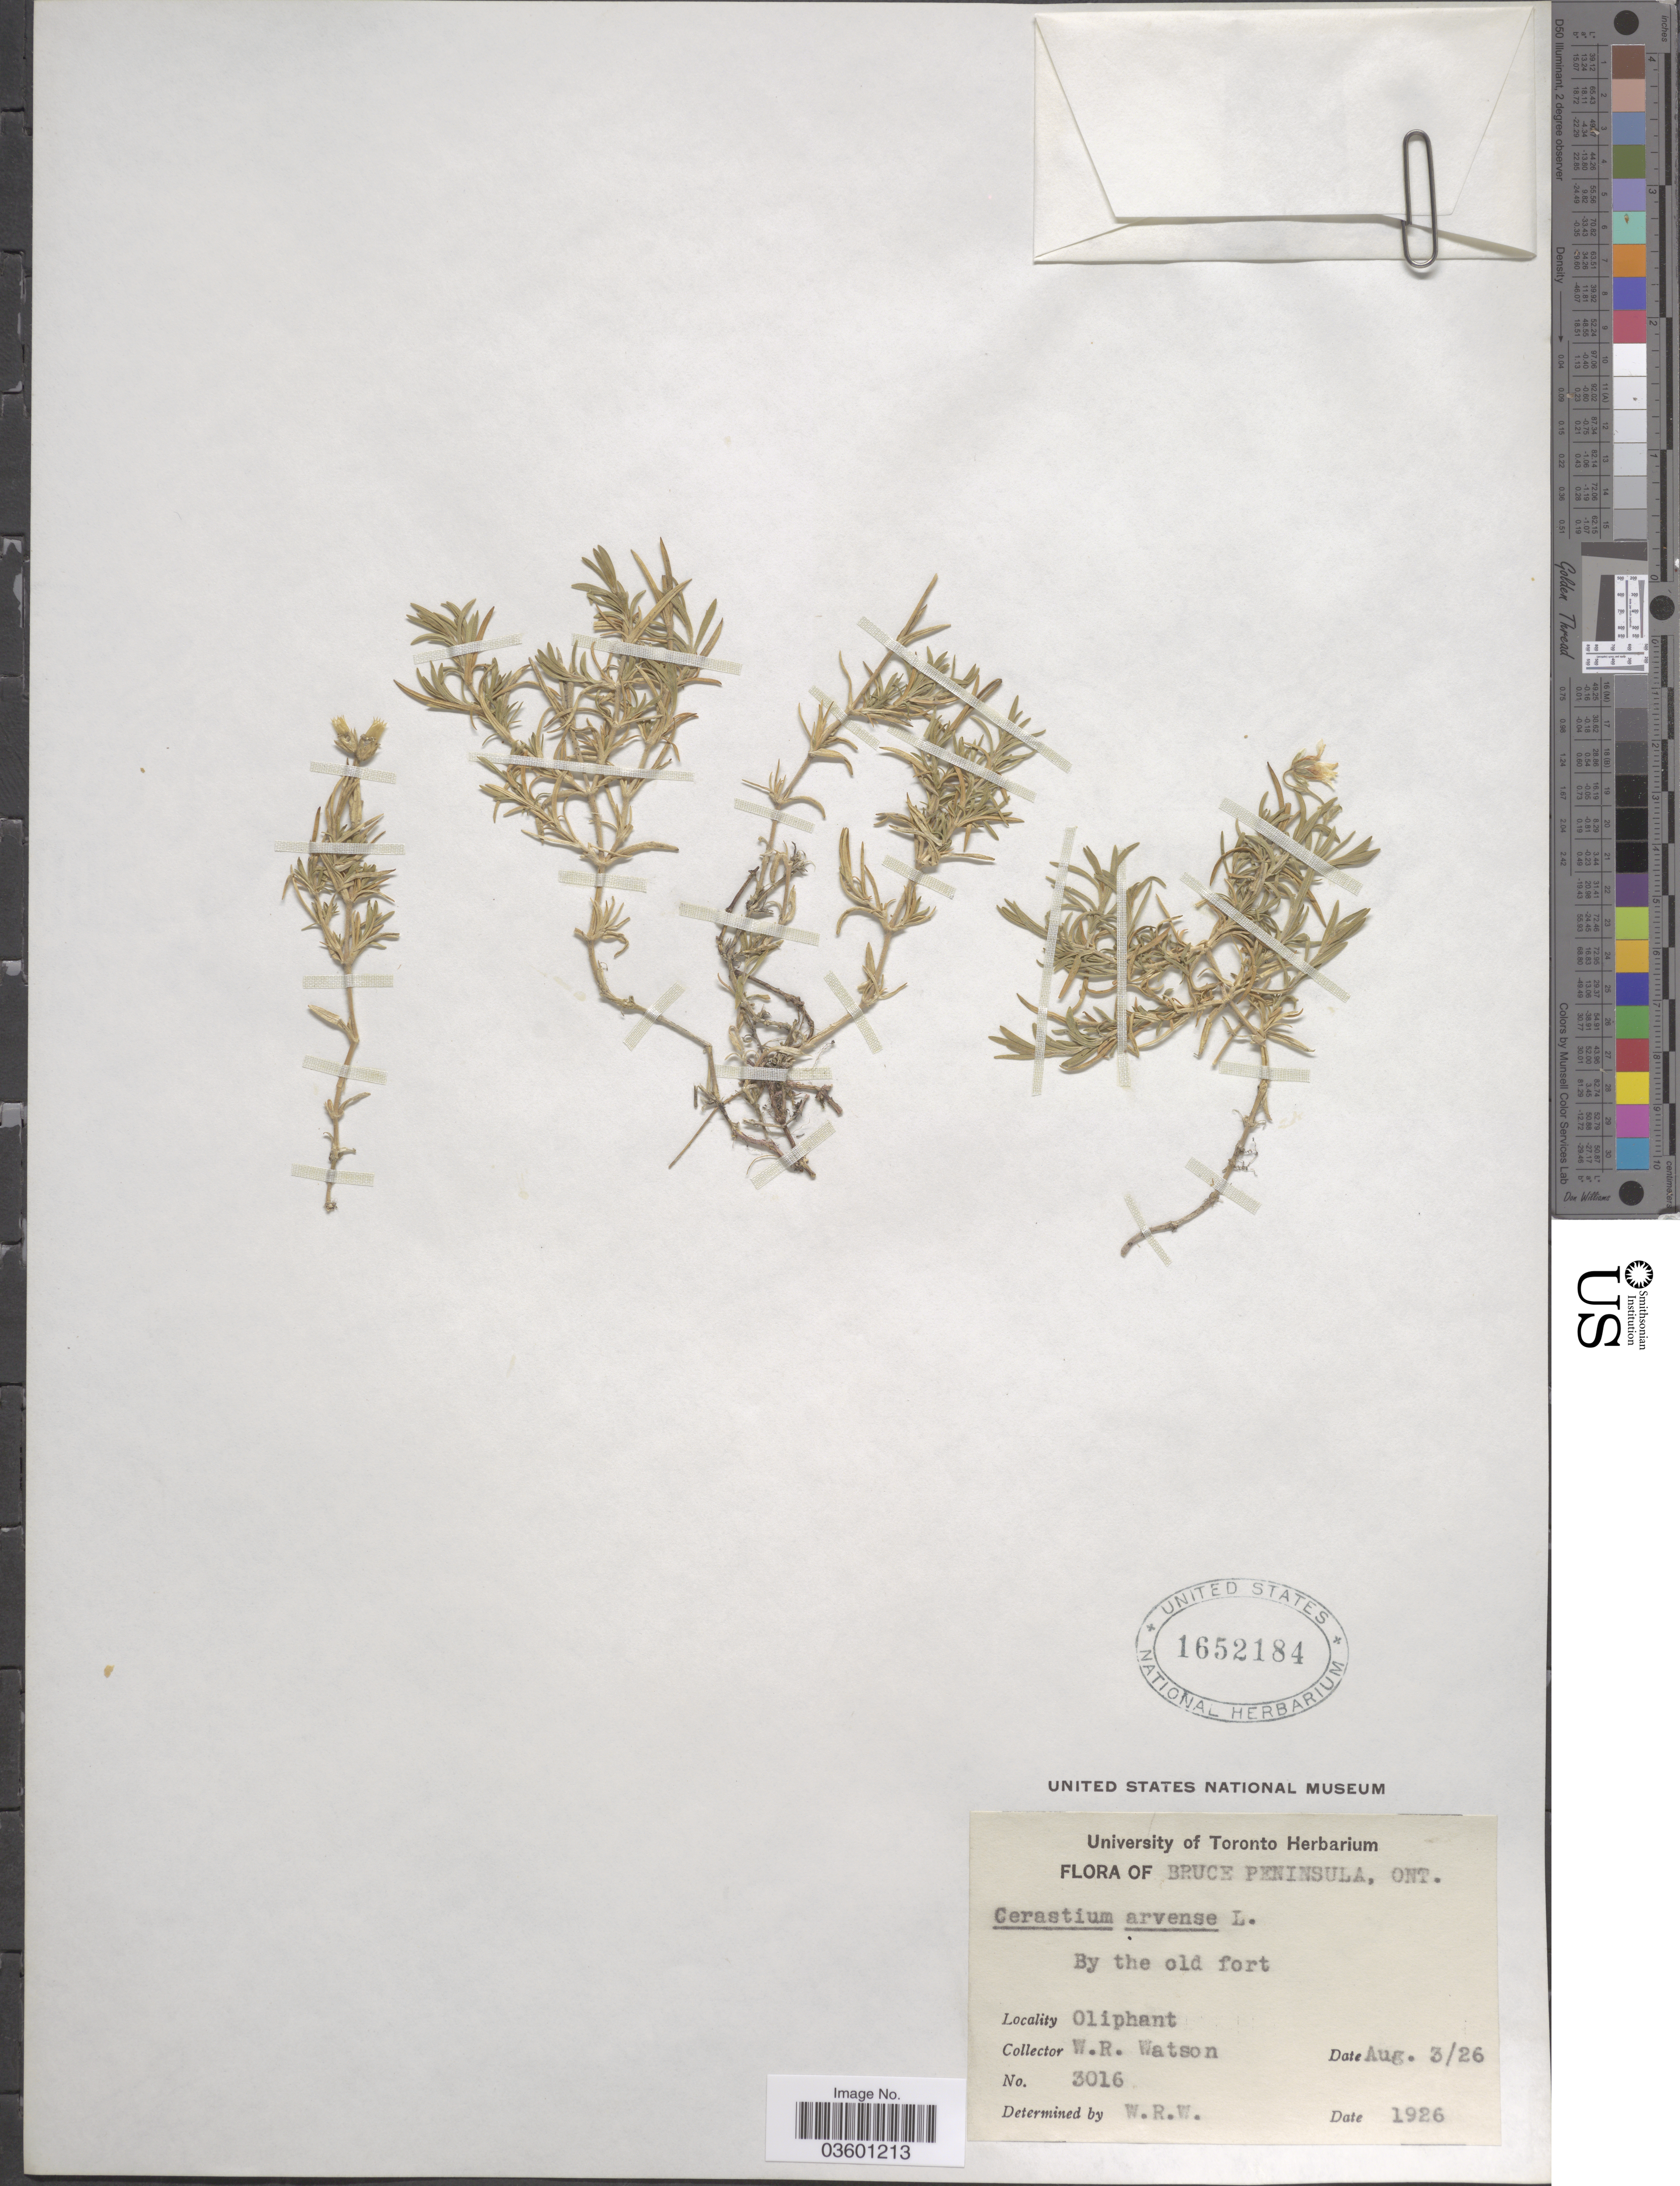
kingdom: Plantae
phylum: Tracheophyta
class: Magnoliopsida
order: Caryophyllales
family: Caryophyllaceae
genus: Cerastium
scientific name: Cerastium arvense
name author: L.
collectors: W. R. Watson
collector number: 3016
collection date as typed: Transcribed d/m/y: 3/8/26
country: Canada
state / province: Ontario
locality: Bruce Peninsula. By the old fort. Oliphant.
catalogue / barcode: US 1652184